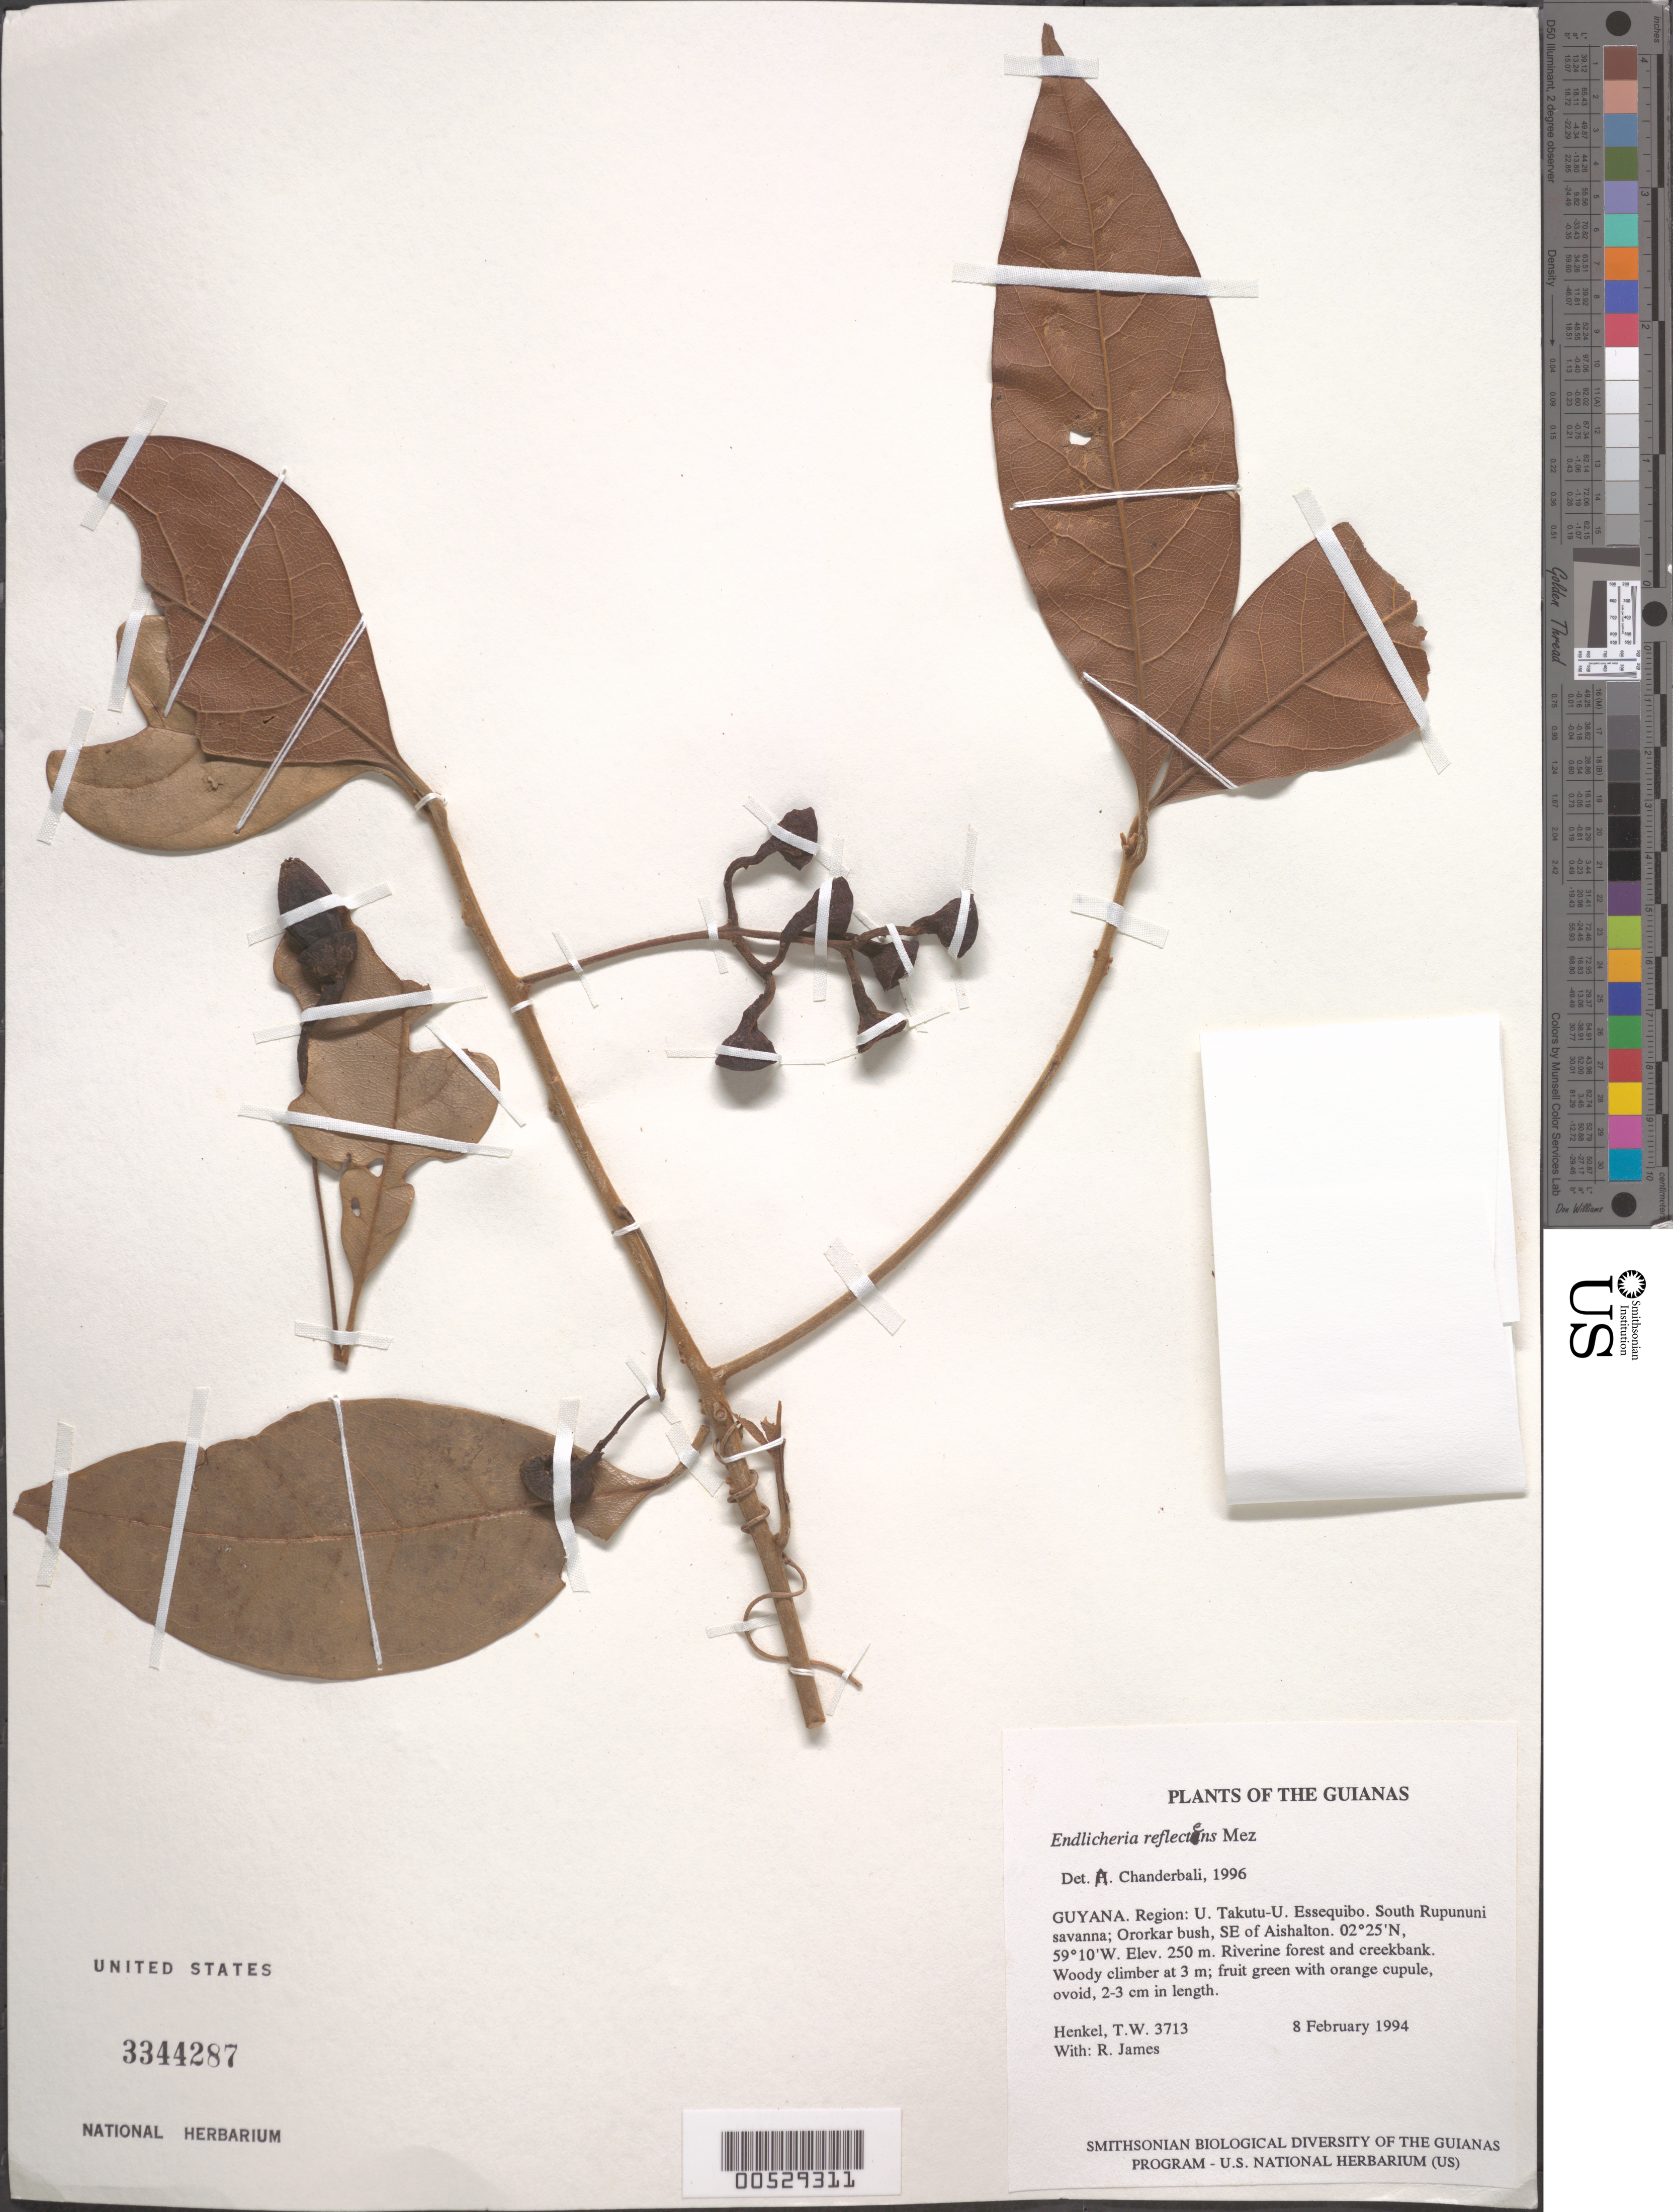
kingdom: Plantae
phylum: Tracheophyta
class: Magnoliopsida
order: Laurales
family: Lauraceae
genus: Endlicheria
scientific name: Endlicheria reflectens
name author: (Nees) Mez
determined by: Chanderbali, Andre Shashi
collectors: T. Henkel & R. James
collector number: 3713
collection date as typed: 8 February 1994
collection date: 1994-02-08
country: Guyana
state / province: U. Takutu-U. Essequibo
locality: South Rupununi savanna; Ororkar bush, SE of Aishalton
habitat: Riverine forest and creekbank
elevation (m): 250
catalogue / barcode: US 3344287